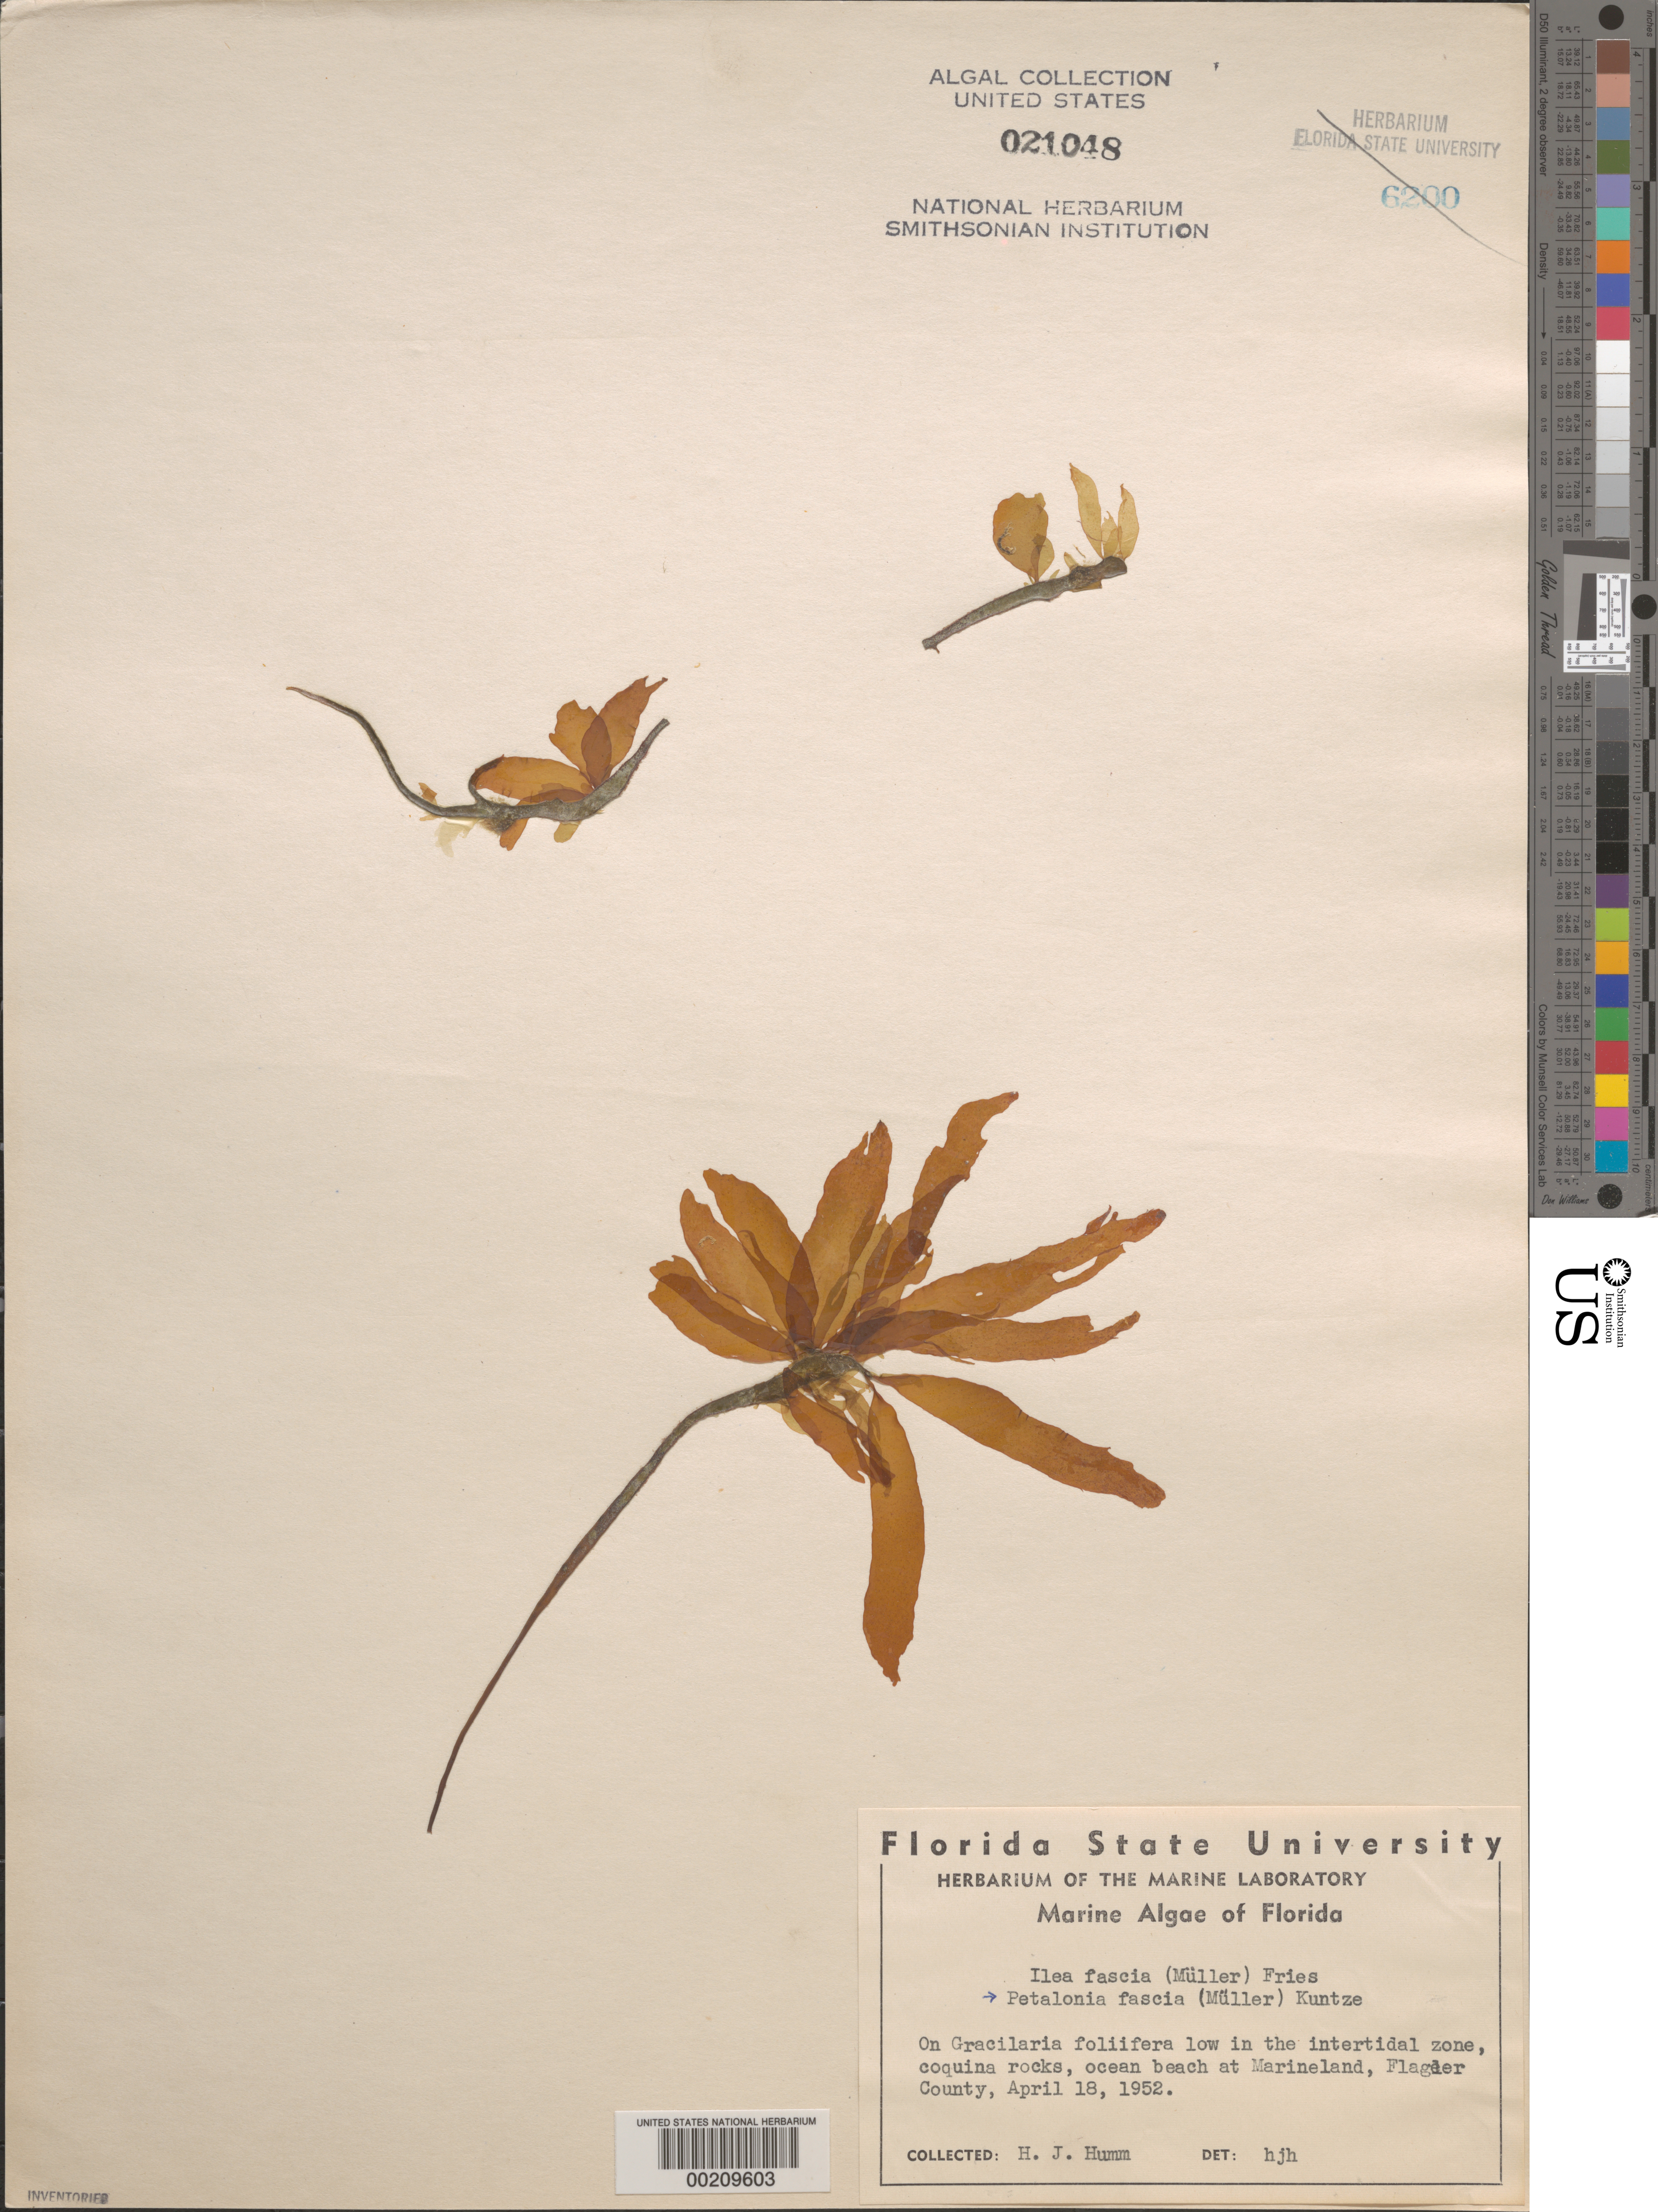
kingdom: Chromista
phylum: Ochrophyta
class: Phaeophyceae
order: Scytosiphonales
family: Scytosiphonaceae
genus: Petalonia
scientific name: Petalonia fascia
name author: (O.F. Müller) Kuntze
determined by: Humm, Harold J.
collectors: H. J. Humm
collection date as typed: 18 Apr 1952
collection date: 1952-04-18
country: United States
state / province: Florida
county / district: Flagler County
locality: Marineland beach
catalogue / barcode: US 21048